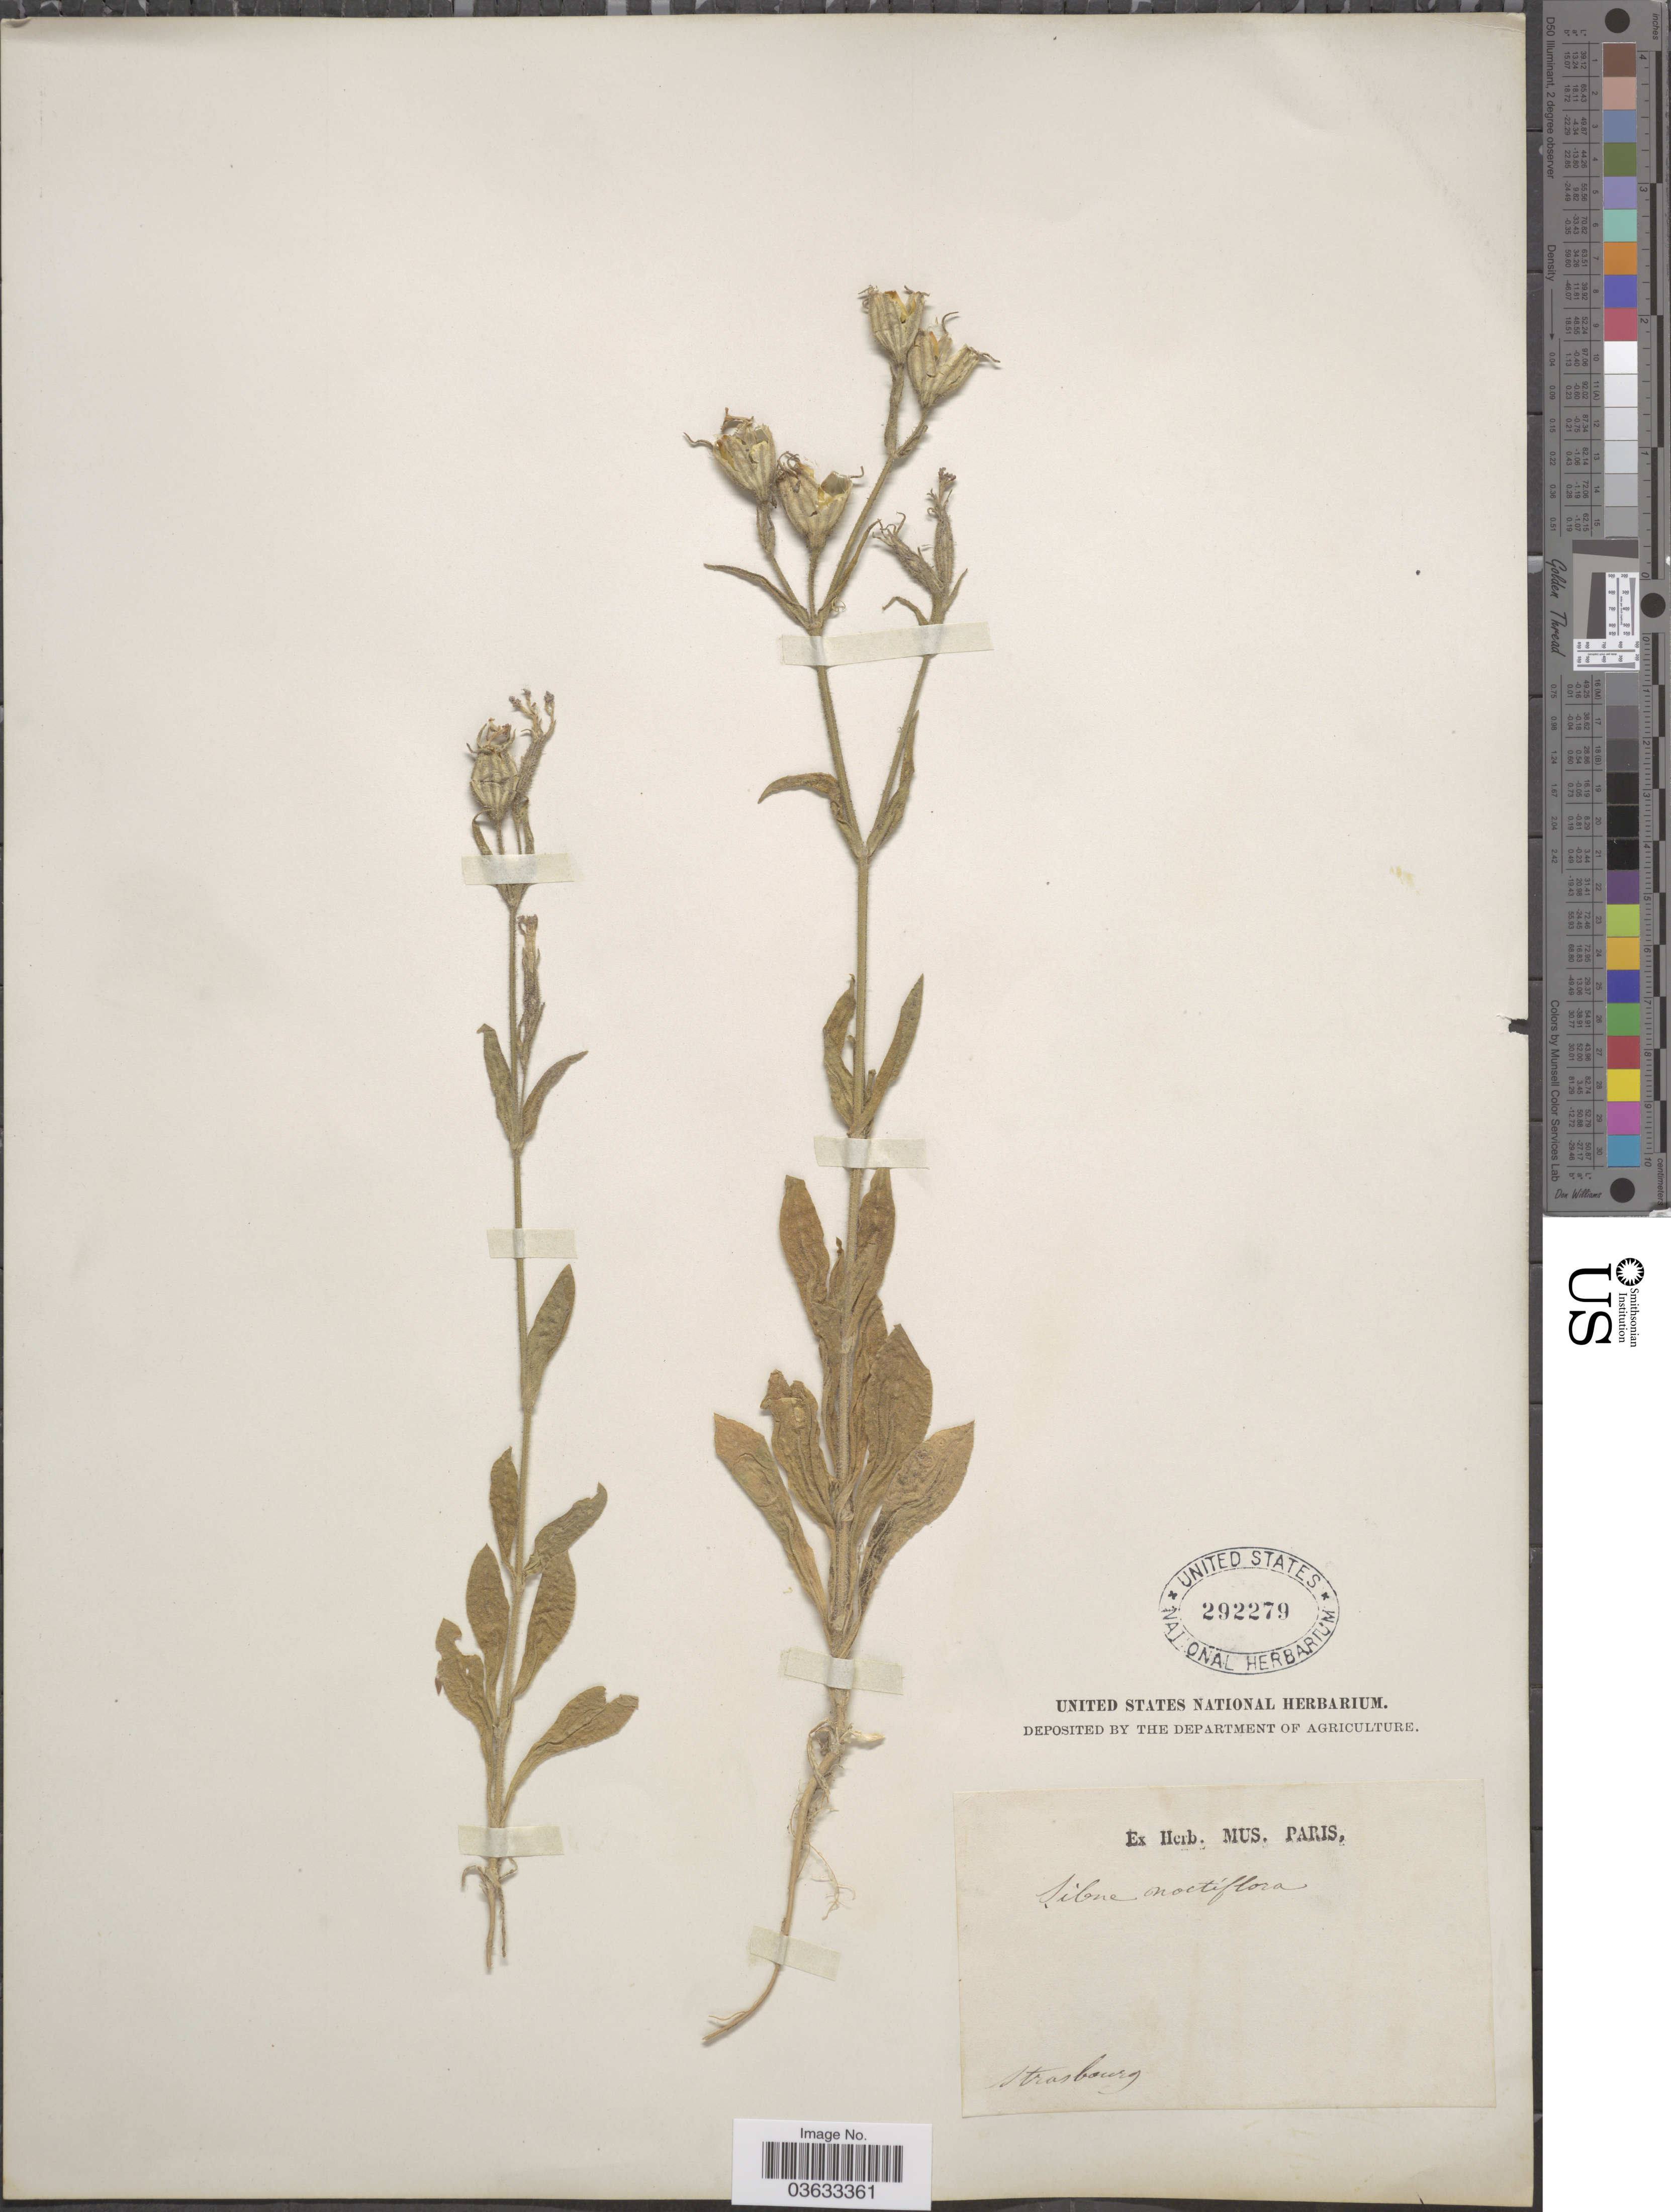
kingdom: Plantae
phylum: Tracheophyta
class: Magnoliopsida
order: Caryophyllales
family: Caryophyllaceae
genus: Silene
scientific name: Silene noctiflora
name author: L.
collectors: ex herb. Mus. Paris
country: France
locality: Strasbourg.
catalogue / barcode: US 292279